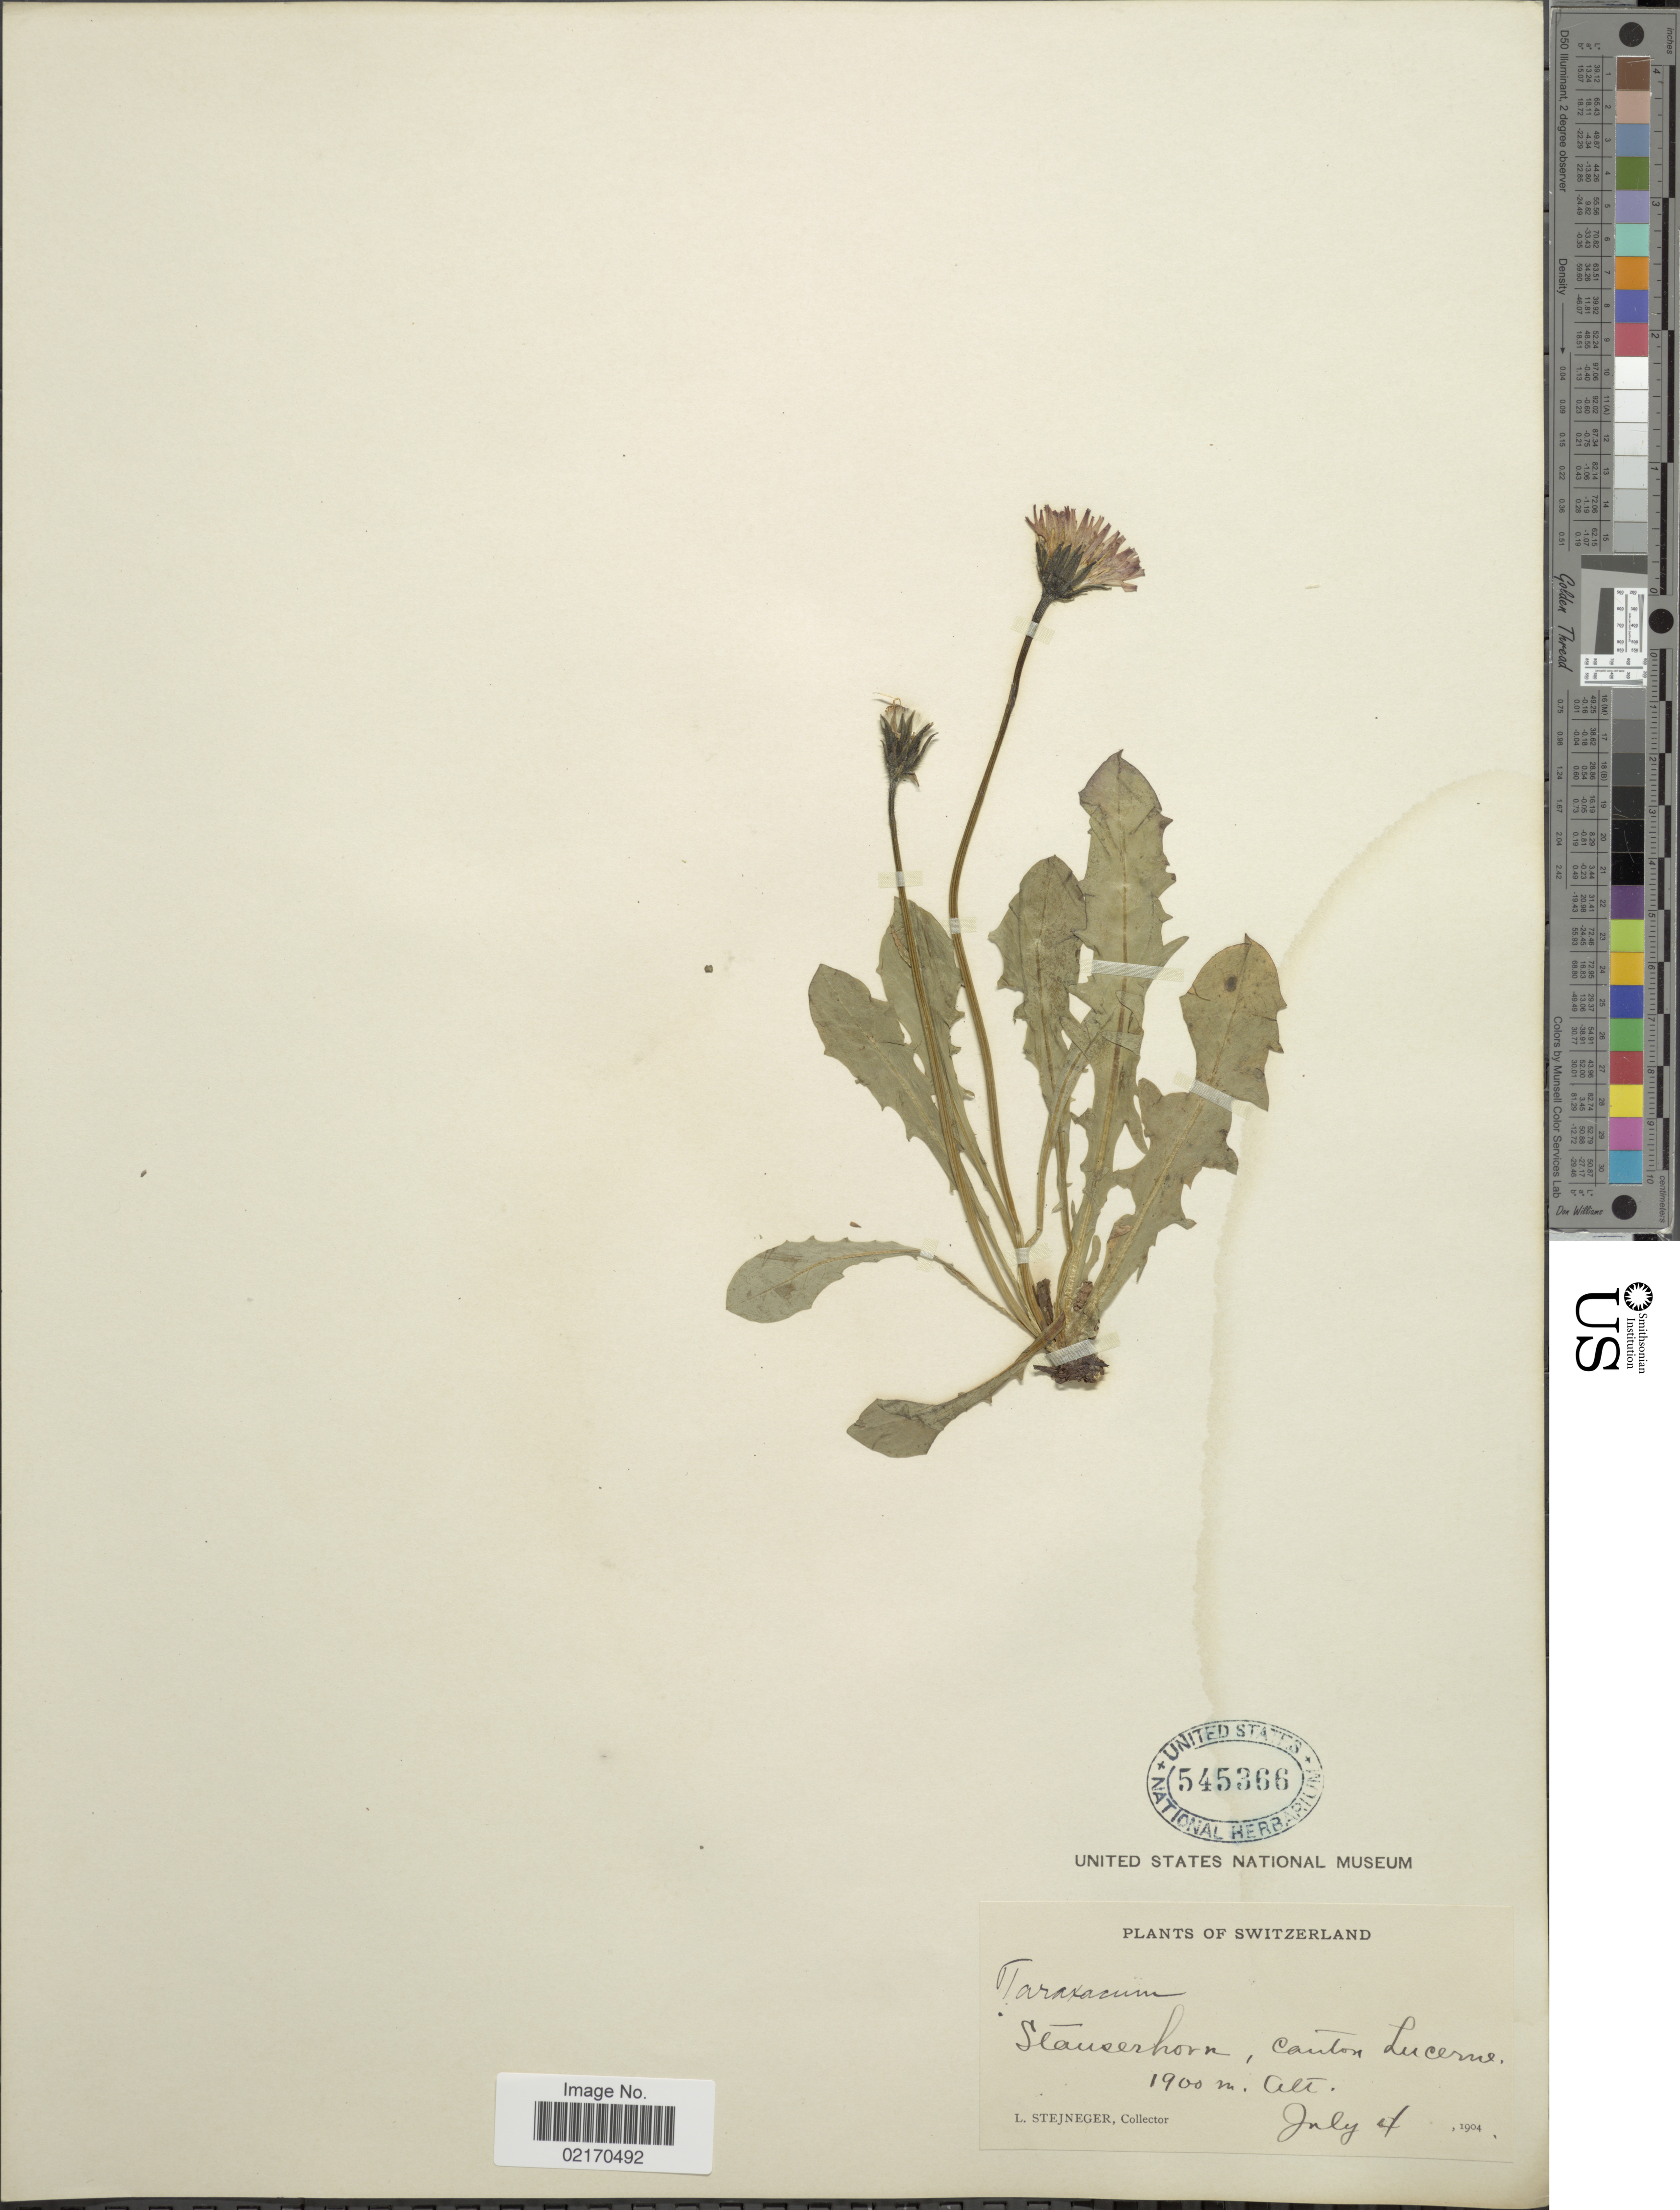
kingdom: Plantae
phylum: Tracheophyta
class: Magnoliopsida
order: Asterales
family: Asteraceae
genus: Taraxacum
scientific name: Taraxacum sp.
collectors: L. Stejneger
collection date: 1904-07-04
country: Switzerland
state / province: Lucerne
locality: Stauserhorn, canton Lucerne.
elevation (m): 1900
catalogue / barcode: US 545366